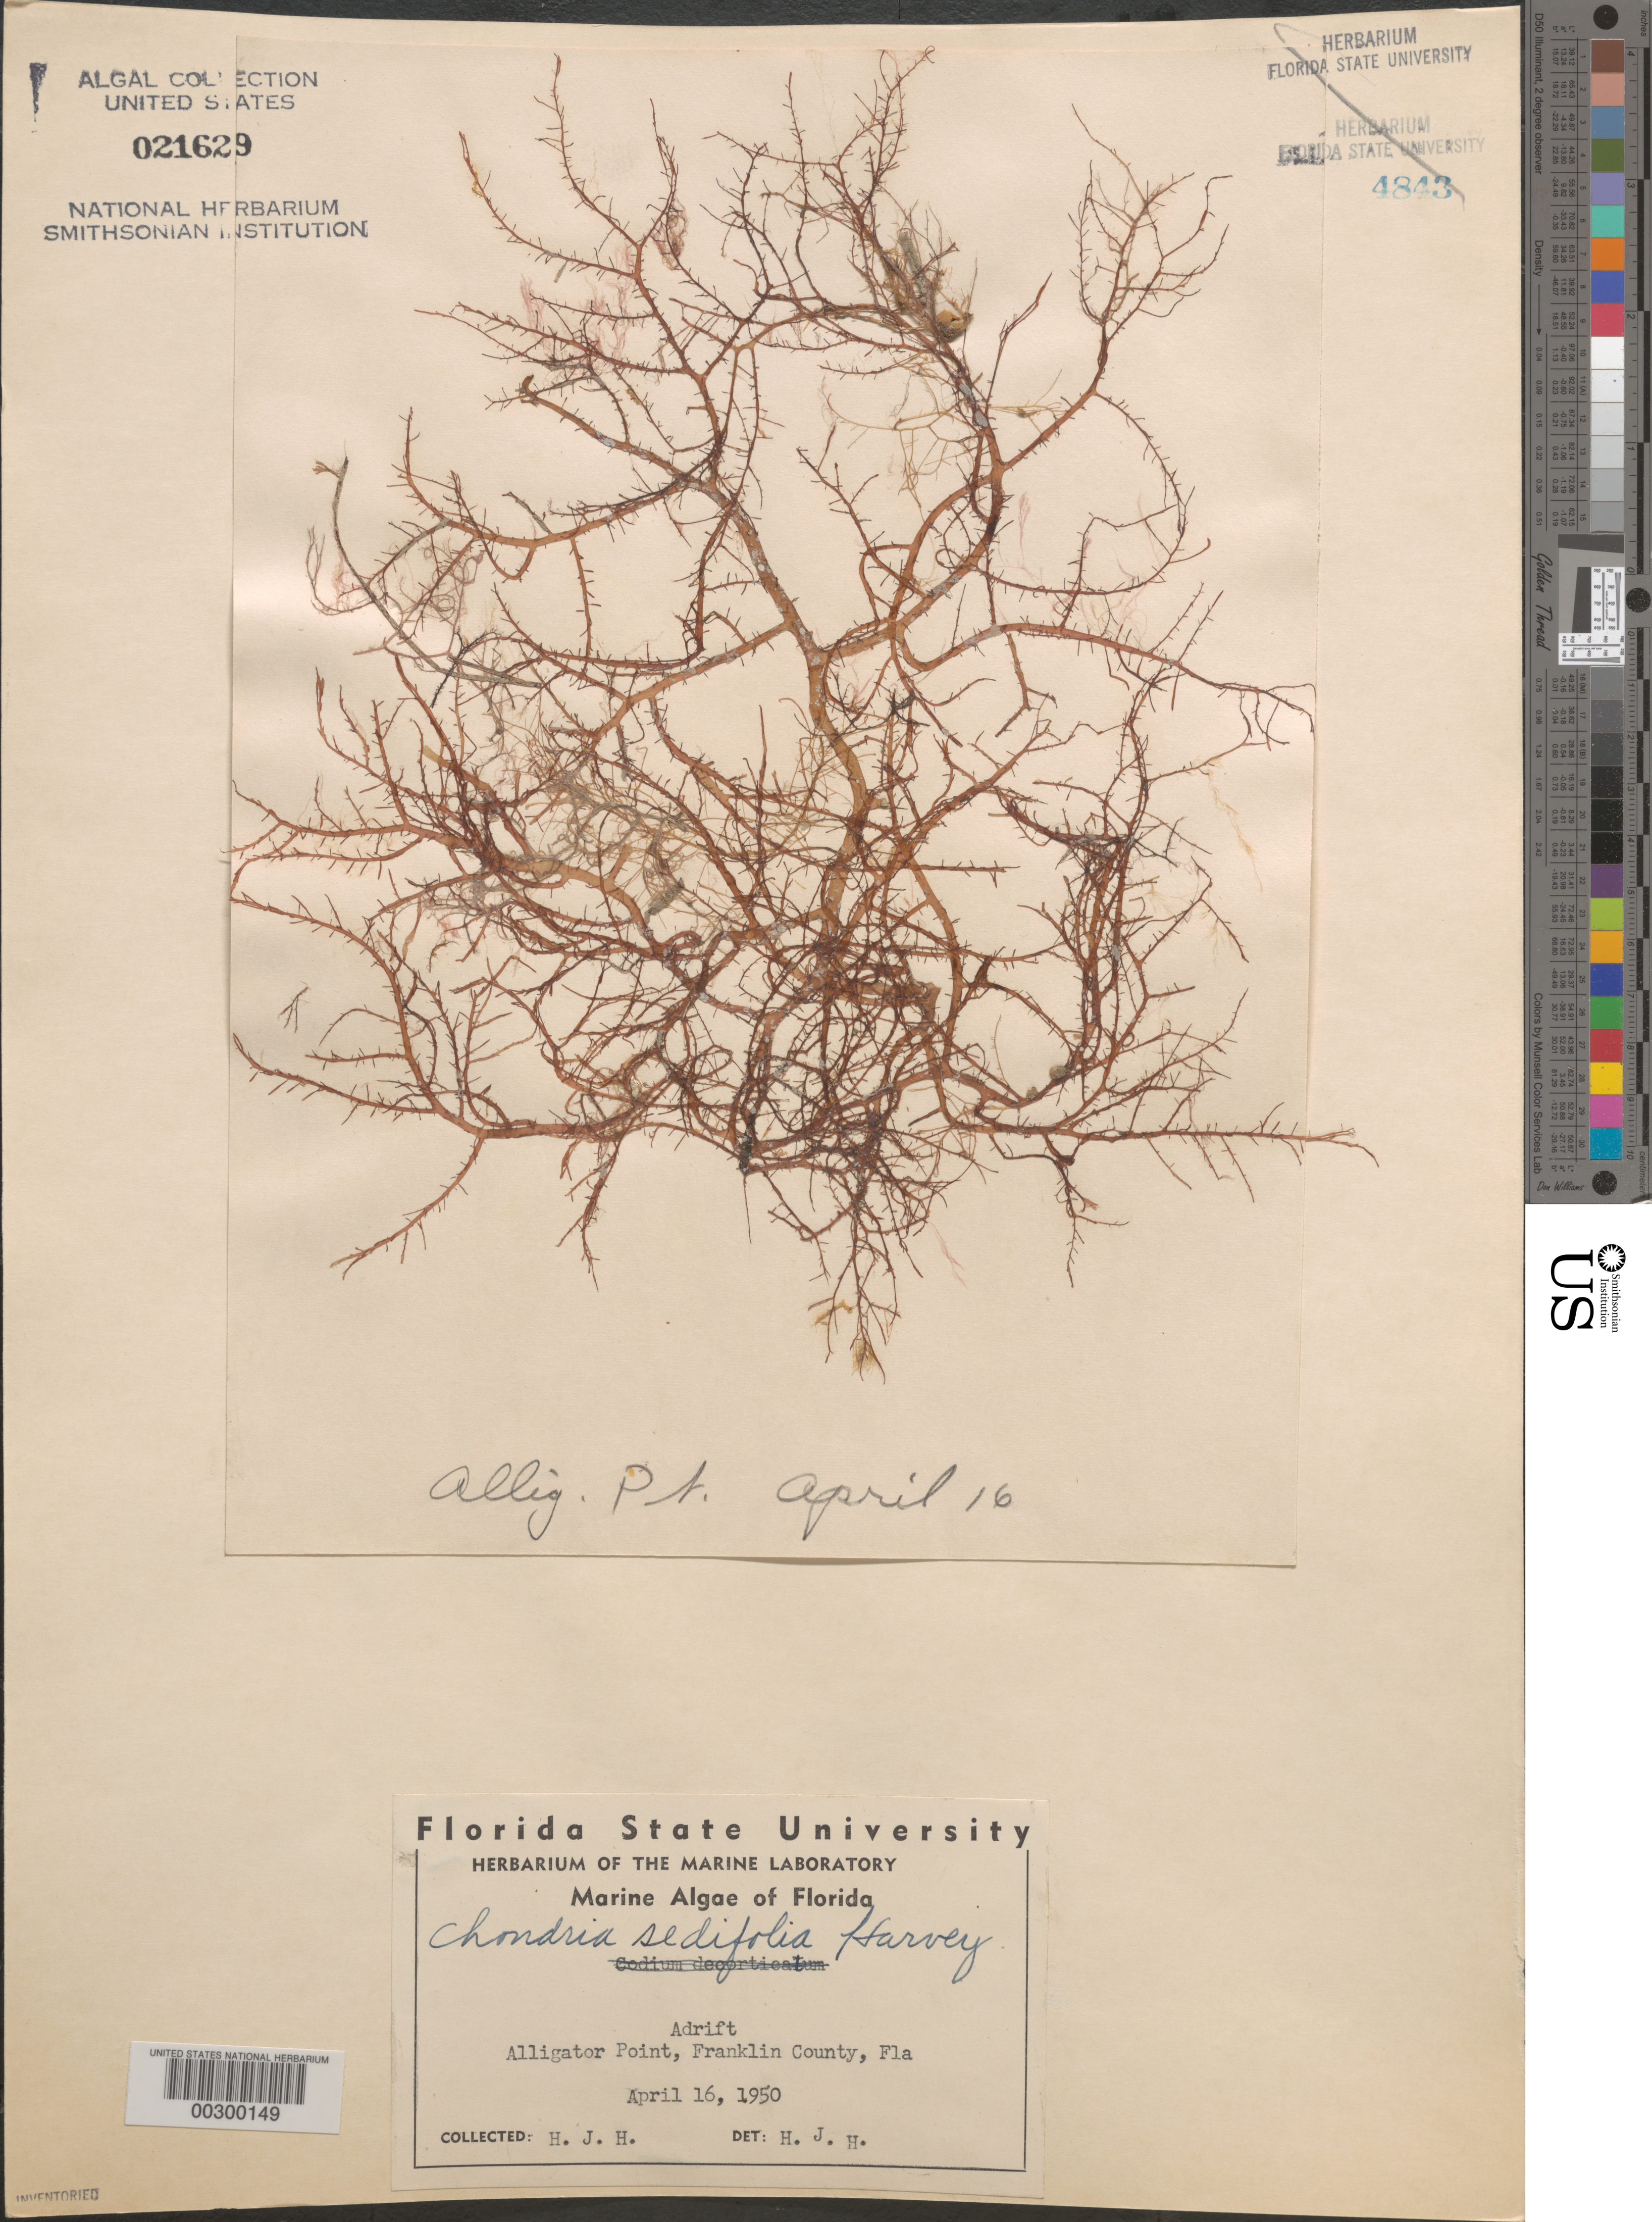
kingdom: Plantae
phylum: Rhodophyta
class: Florideophyceae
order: Ceramiales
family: Rhodomelaceae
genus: Chondria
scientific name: Chondria sedifolia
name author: Harv.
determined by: Humm, Harold J.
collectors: H. J. Humm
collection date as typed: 16 Apr 1950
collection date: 1950-04-16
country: United States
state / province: Florida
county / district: Franklin County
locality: Alligator Point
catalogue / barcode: US 21629